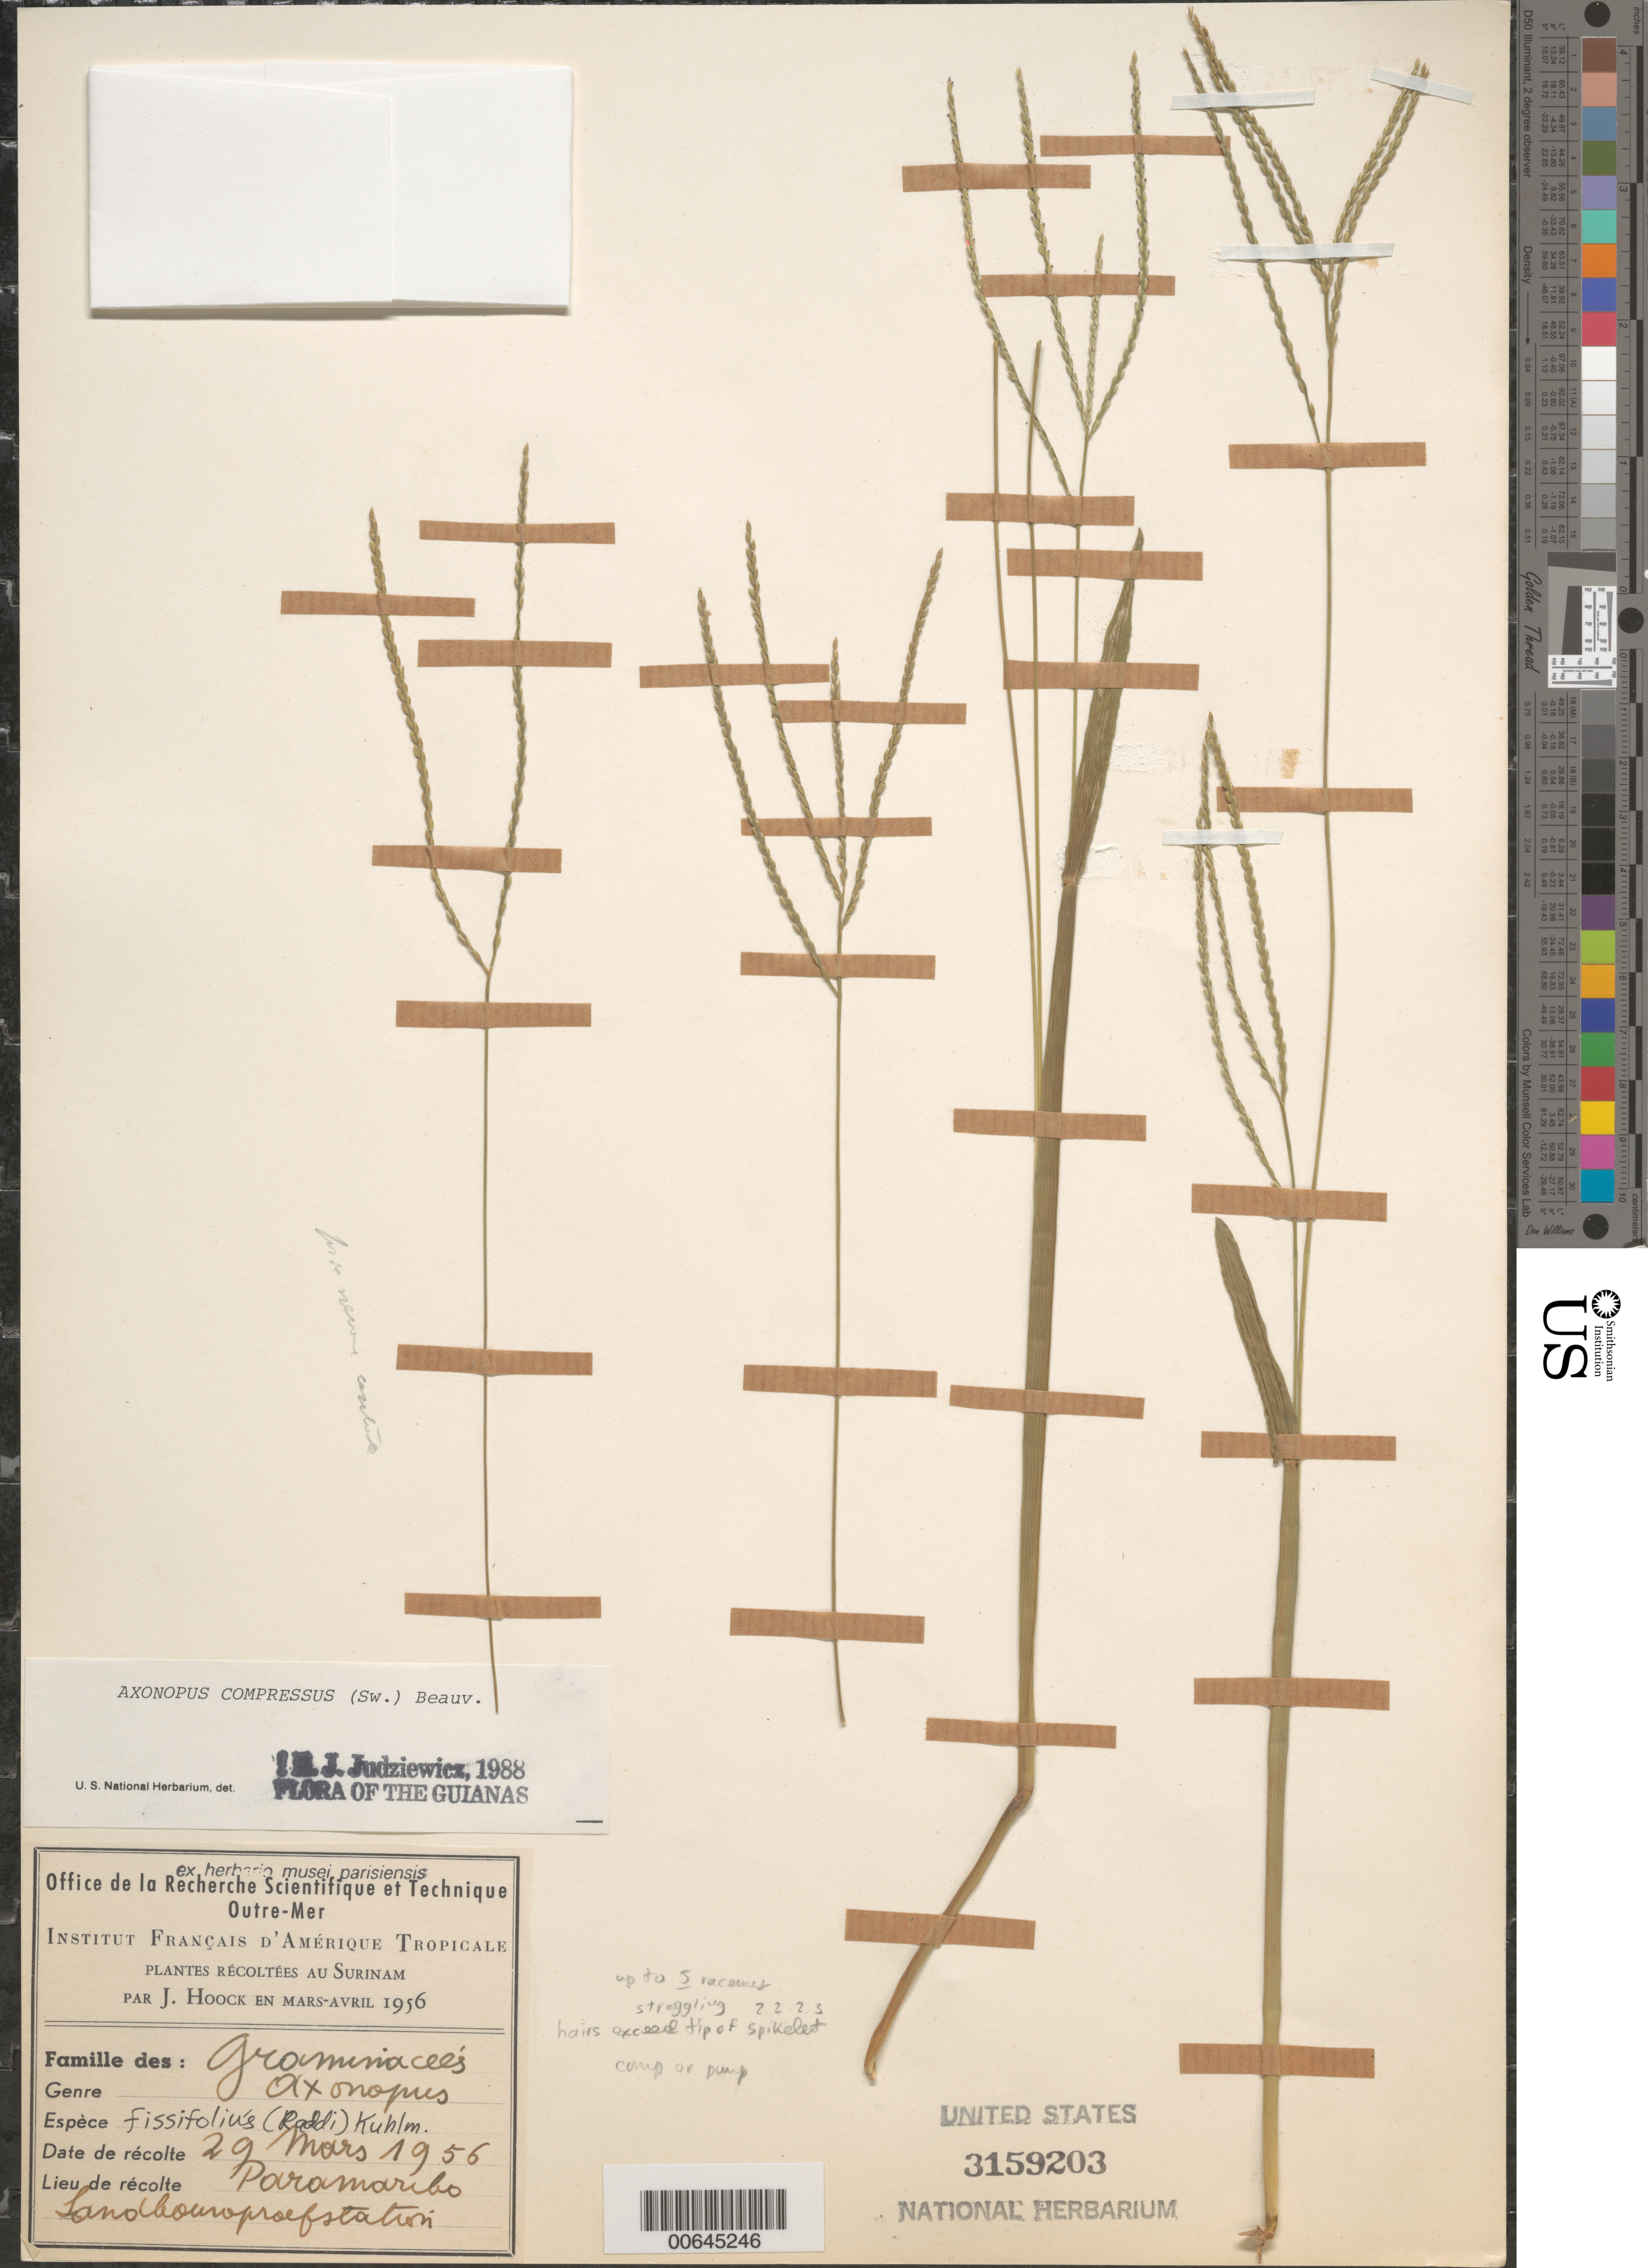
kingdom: Plantae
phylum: Tracheophyta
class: Liliopsida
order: Poales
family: Poaceae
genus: Axonopus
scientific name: Axonopus compressus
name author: (Sw.) P. Beauv.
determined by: Judziewicz, E. J.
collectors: J. Hoock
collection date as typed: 29-Mar-56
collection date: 1956-03-29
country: Suriname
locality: Paramaribo Lanbbouroproefstation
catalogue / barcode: US 3159203